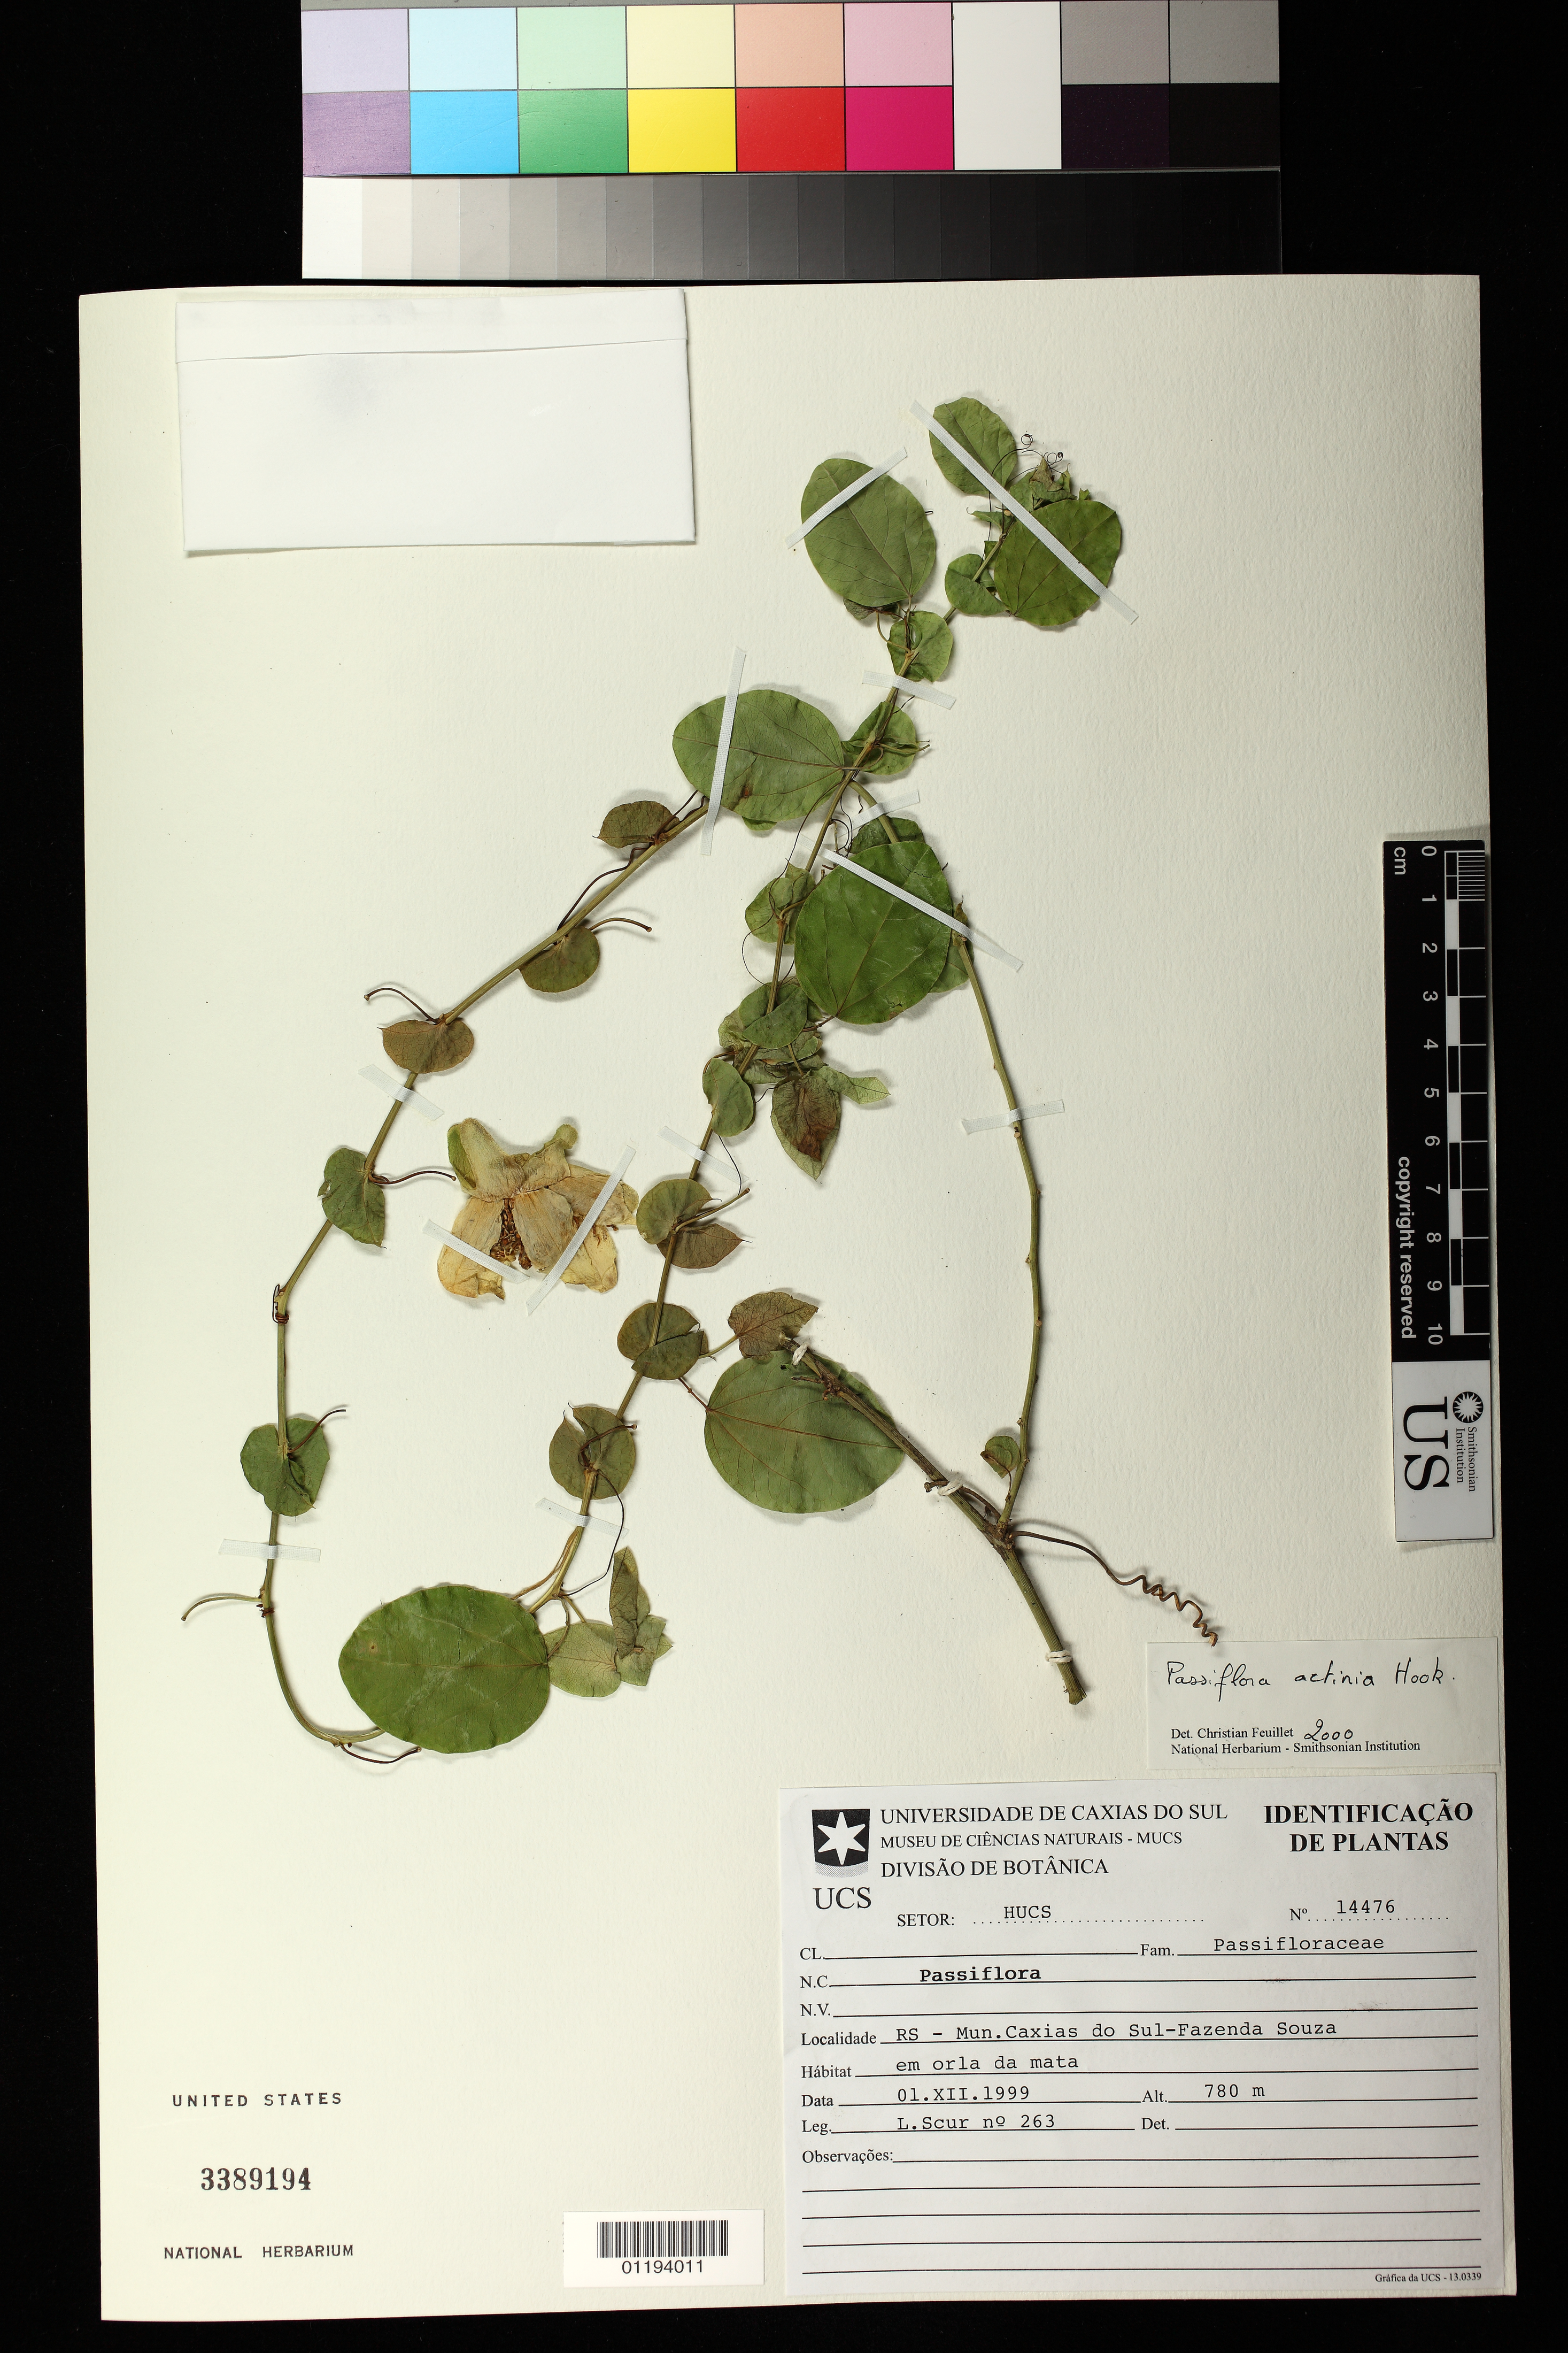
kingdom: Plantae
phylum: Tracheophyta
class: Magnoliopsida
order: Malpighiales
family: Passifloraceae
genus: Passiflora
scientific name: Passiflora actinia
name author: Hook.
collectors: L. Scur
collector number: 263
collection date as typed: Dec 1 1999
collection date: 1999-12-01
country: Brazil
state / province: Rio Grande do Sul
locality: Mun. Caxias do Sul-Fazenda Souza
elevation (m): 780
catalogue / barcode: US 3389194